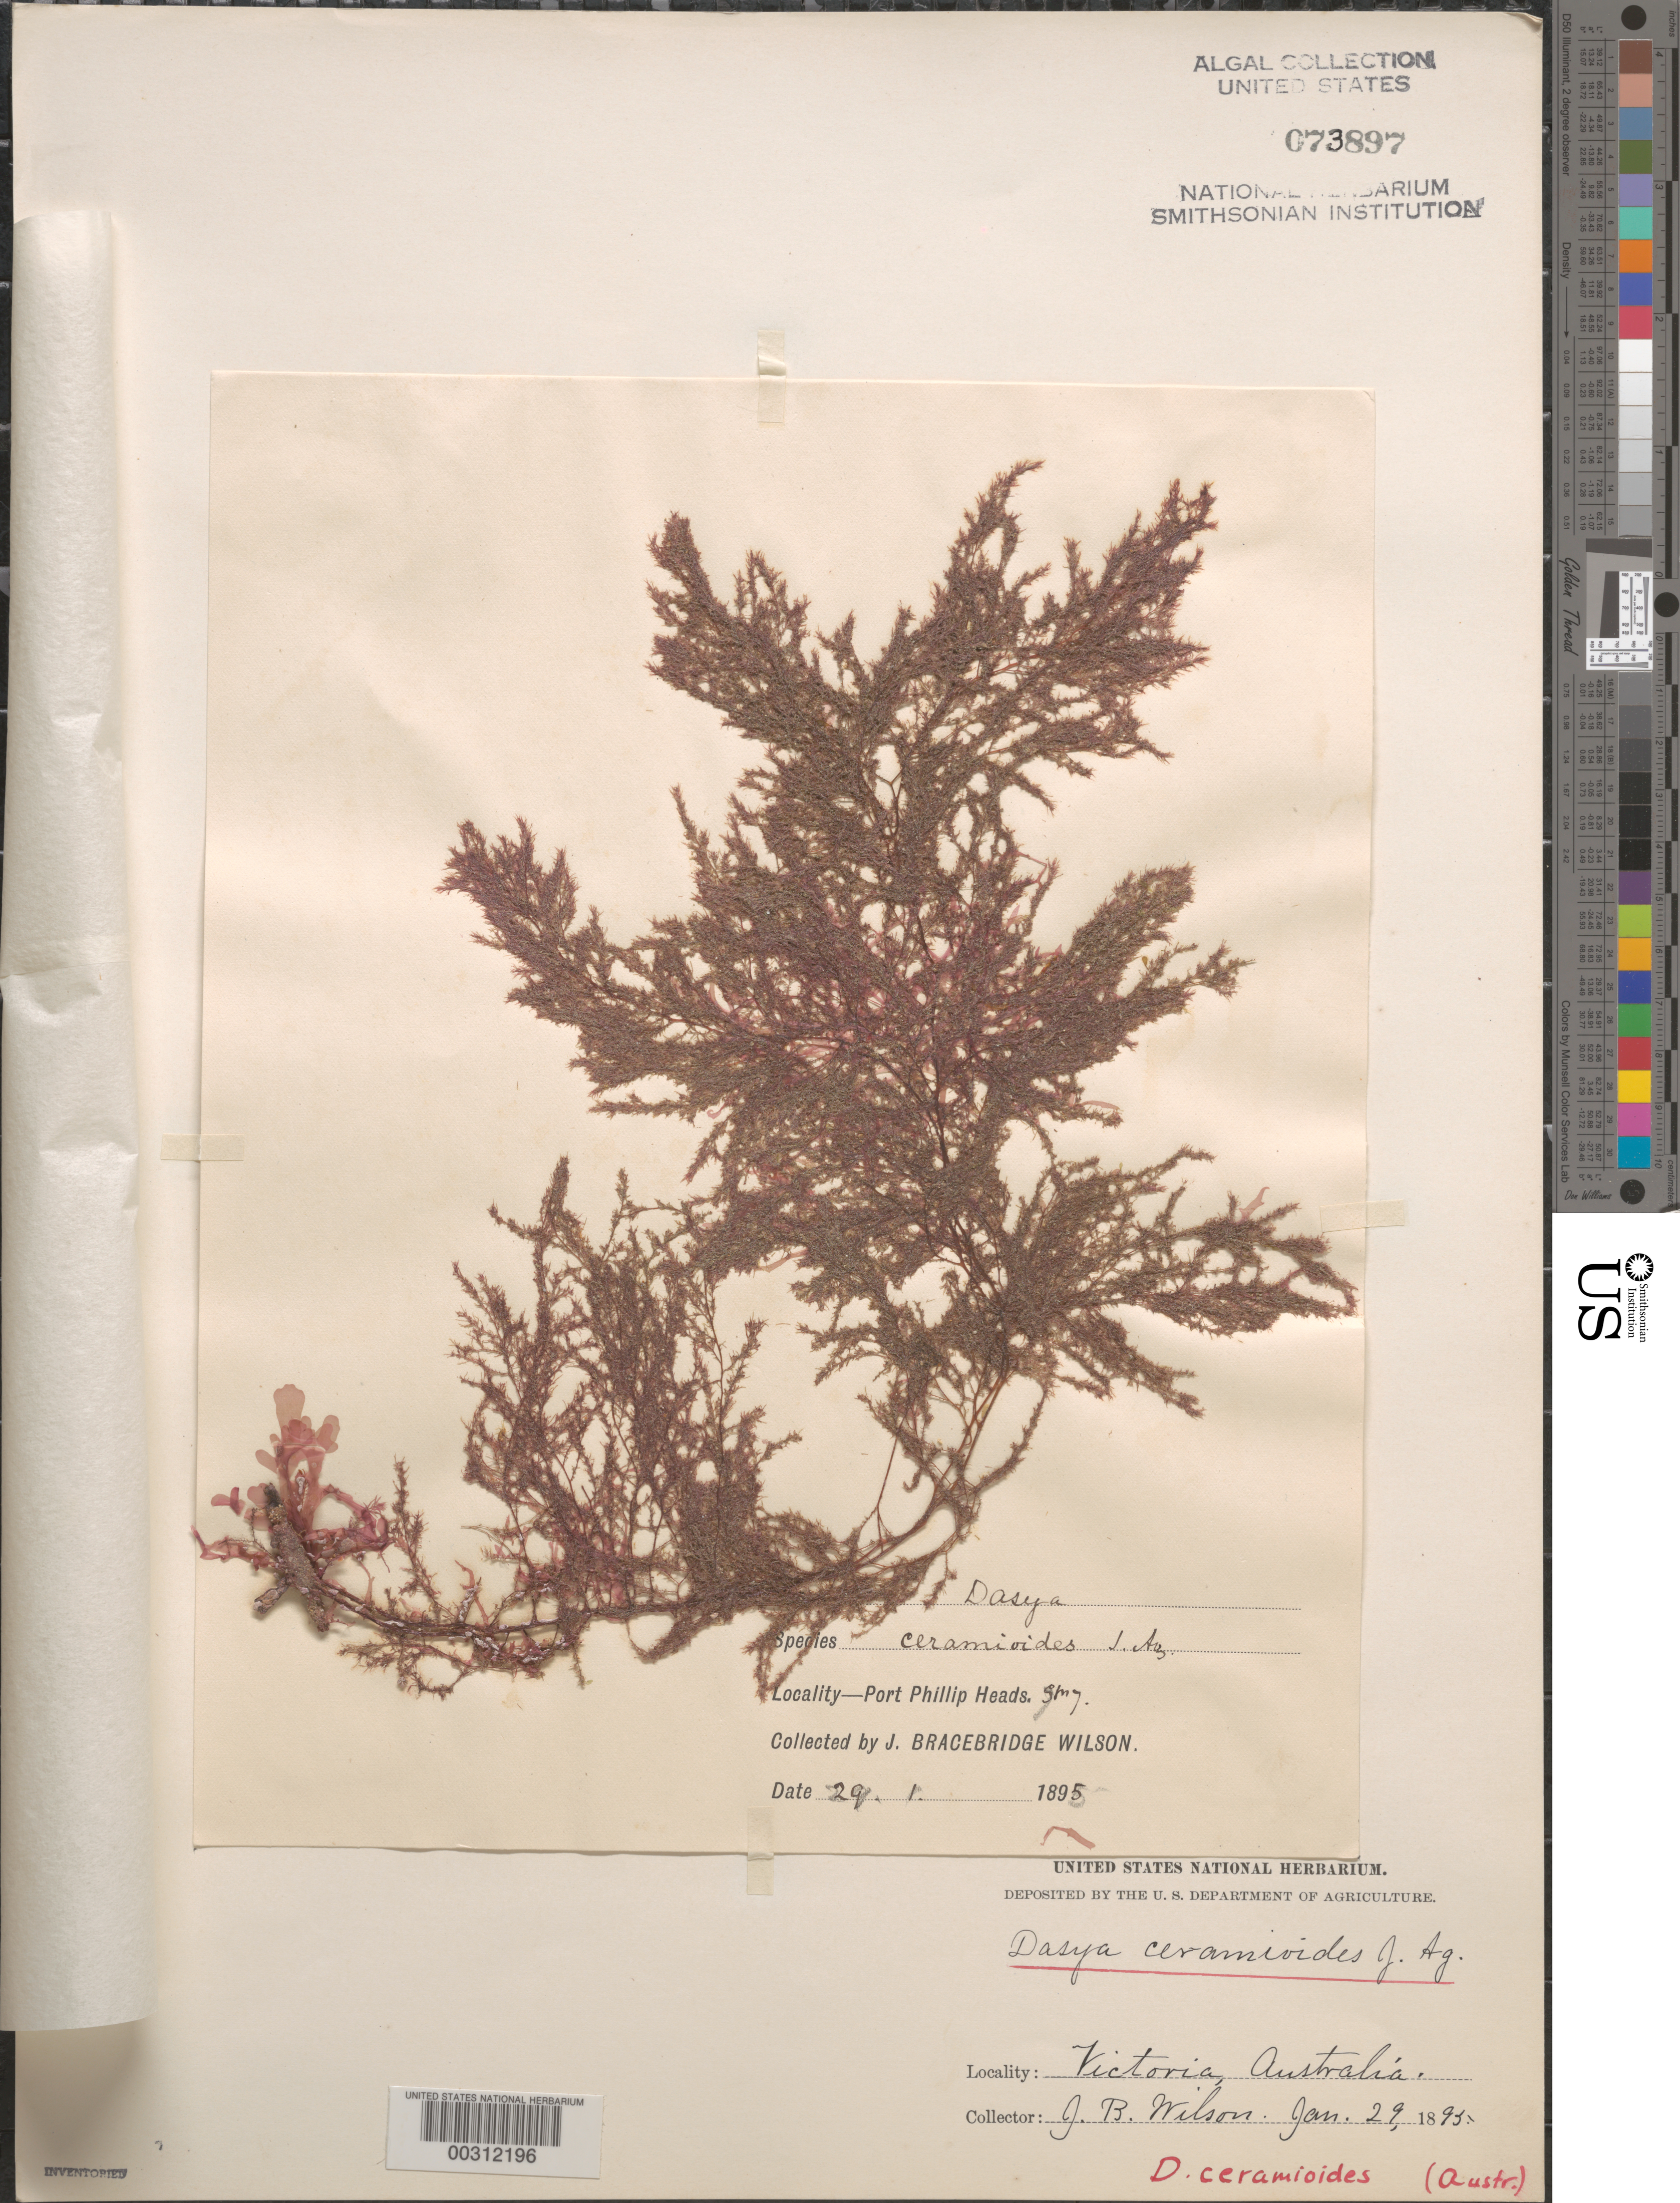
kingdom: Plantae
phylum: Rhodophyta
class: Florideophyceae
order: Ceramiales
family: Dasyaceae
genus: Dasya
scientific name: Dasya ceramioides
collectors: J. B. Wilson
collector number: Station 7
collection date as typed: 29 Jan 1895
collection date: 1895-01-29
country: Australia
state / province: Victoria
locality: Port Phillip Heads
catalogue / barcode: US 73897